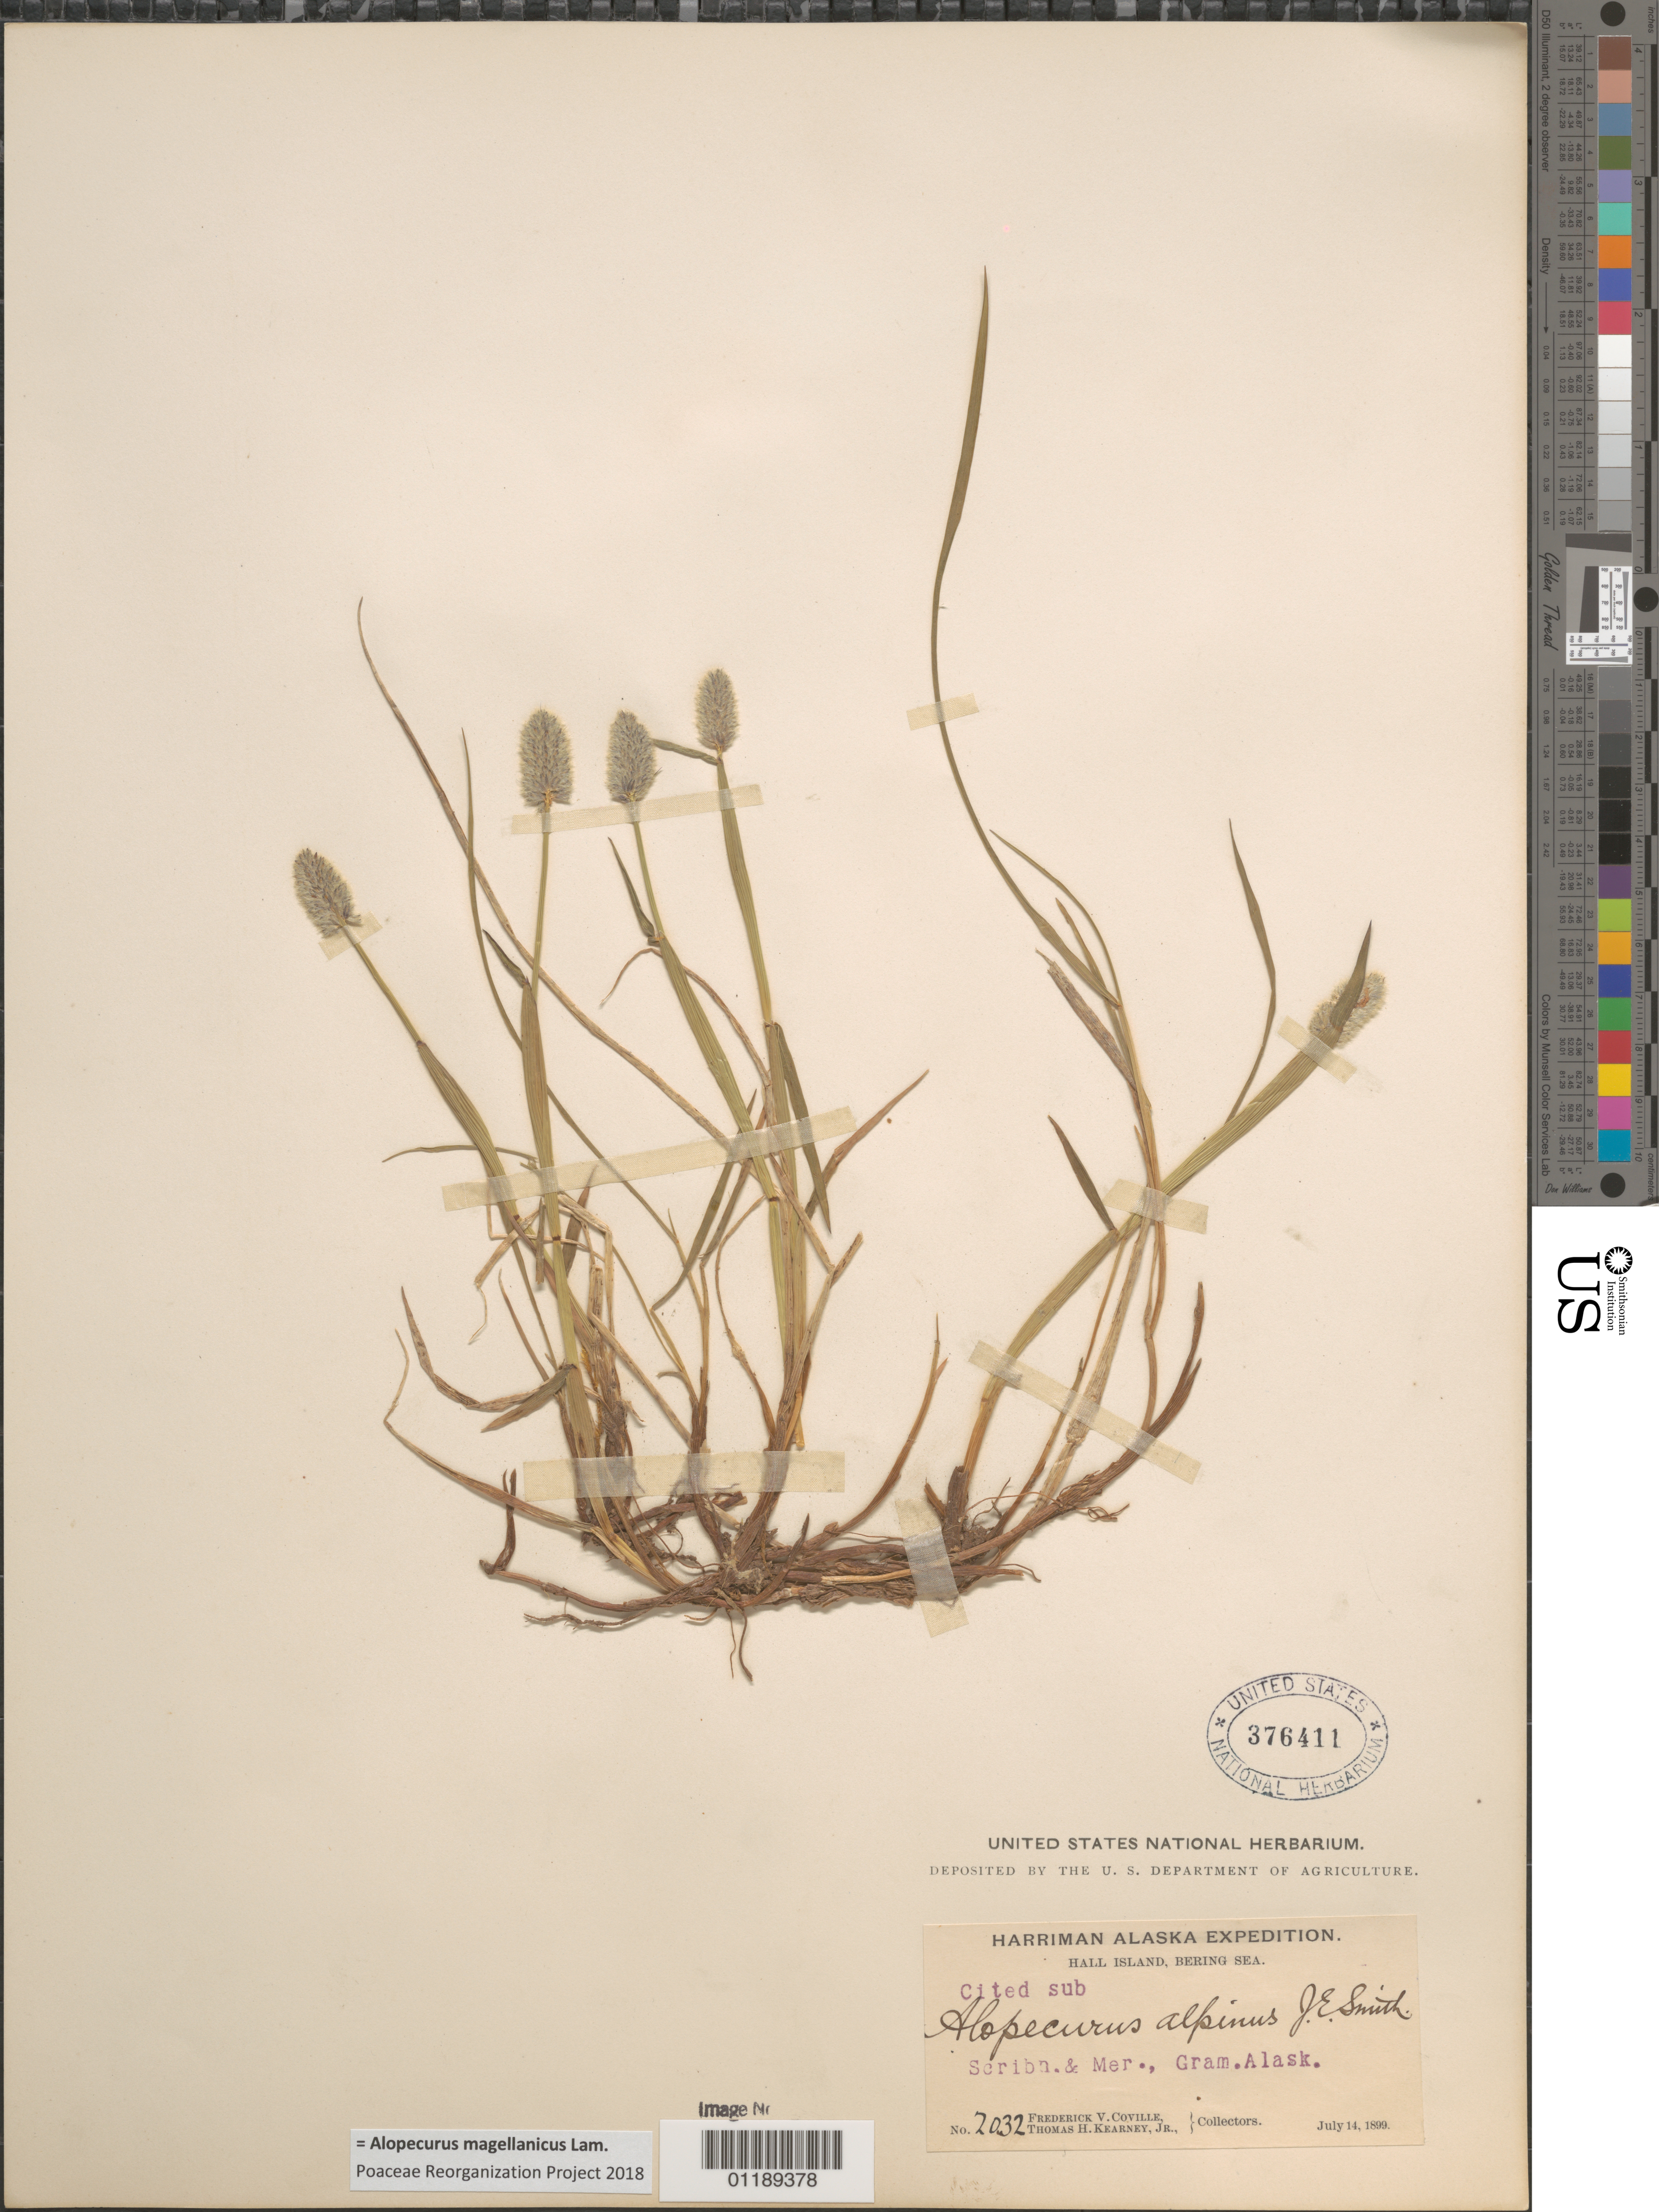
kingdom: Plantae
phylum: Tracheophyta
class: Liliopsida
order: Poales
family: Poaceae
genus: Alopecurus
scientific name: Alopecurus magellanicus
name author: Lam.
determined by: Poaceae Reorganization Project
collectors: F. V. Coville & T. H. Kearney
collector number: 2032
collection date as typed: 14 Jul 1899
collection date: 1899-07-14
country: United States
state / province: Alaska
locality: Hall Island, Bering Sea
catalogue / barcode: US 376411